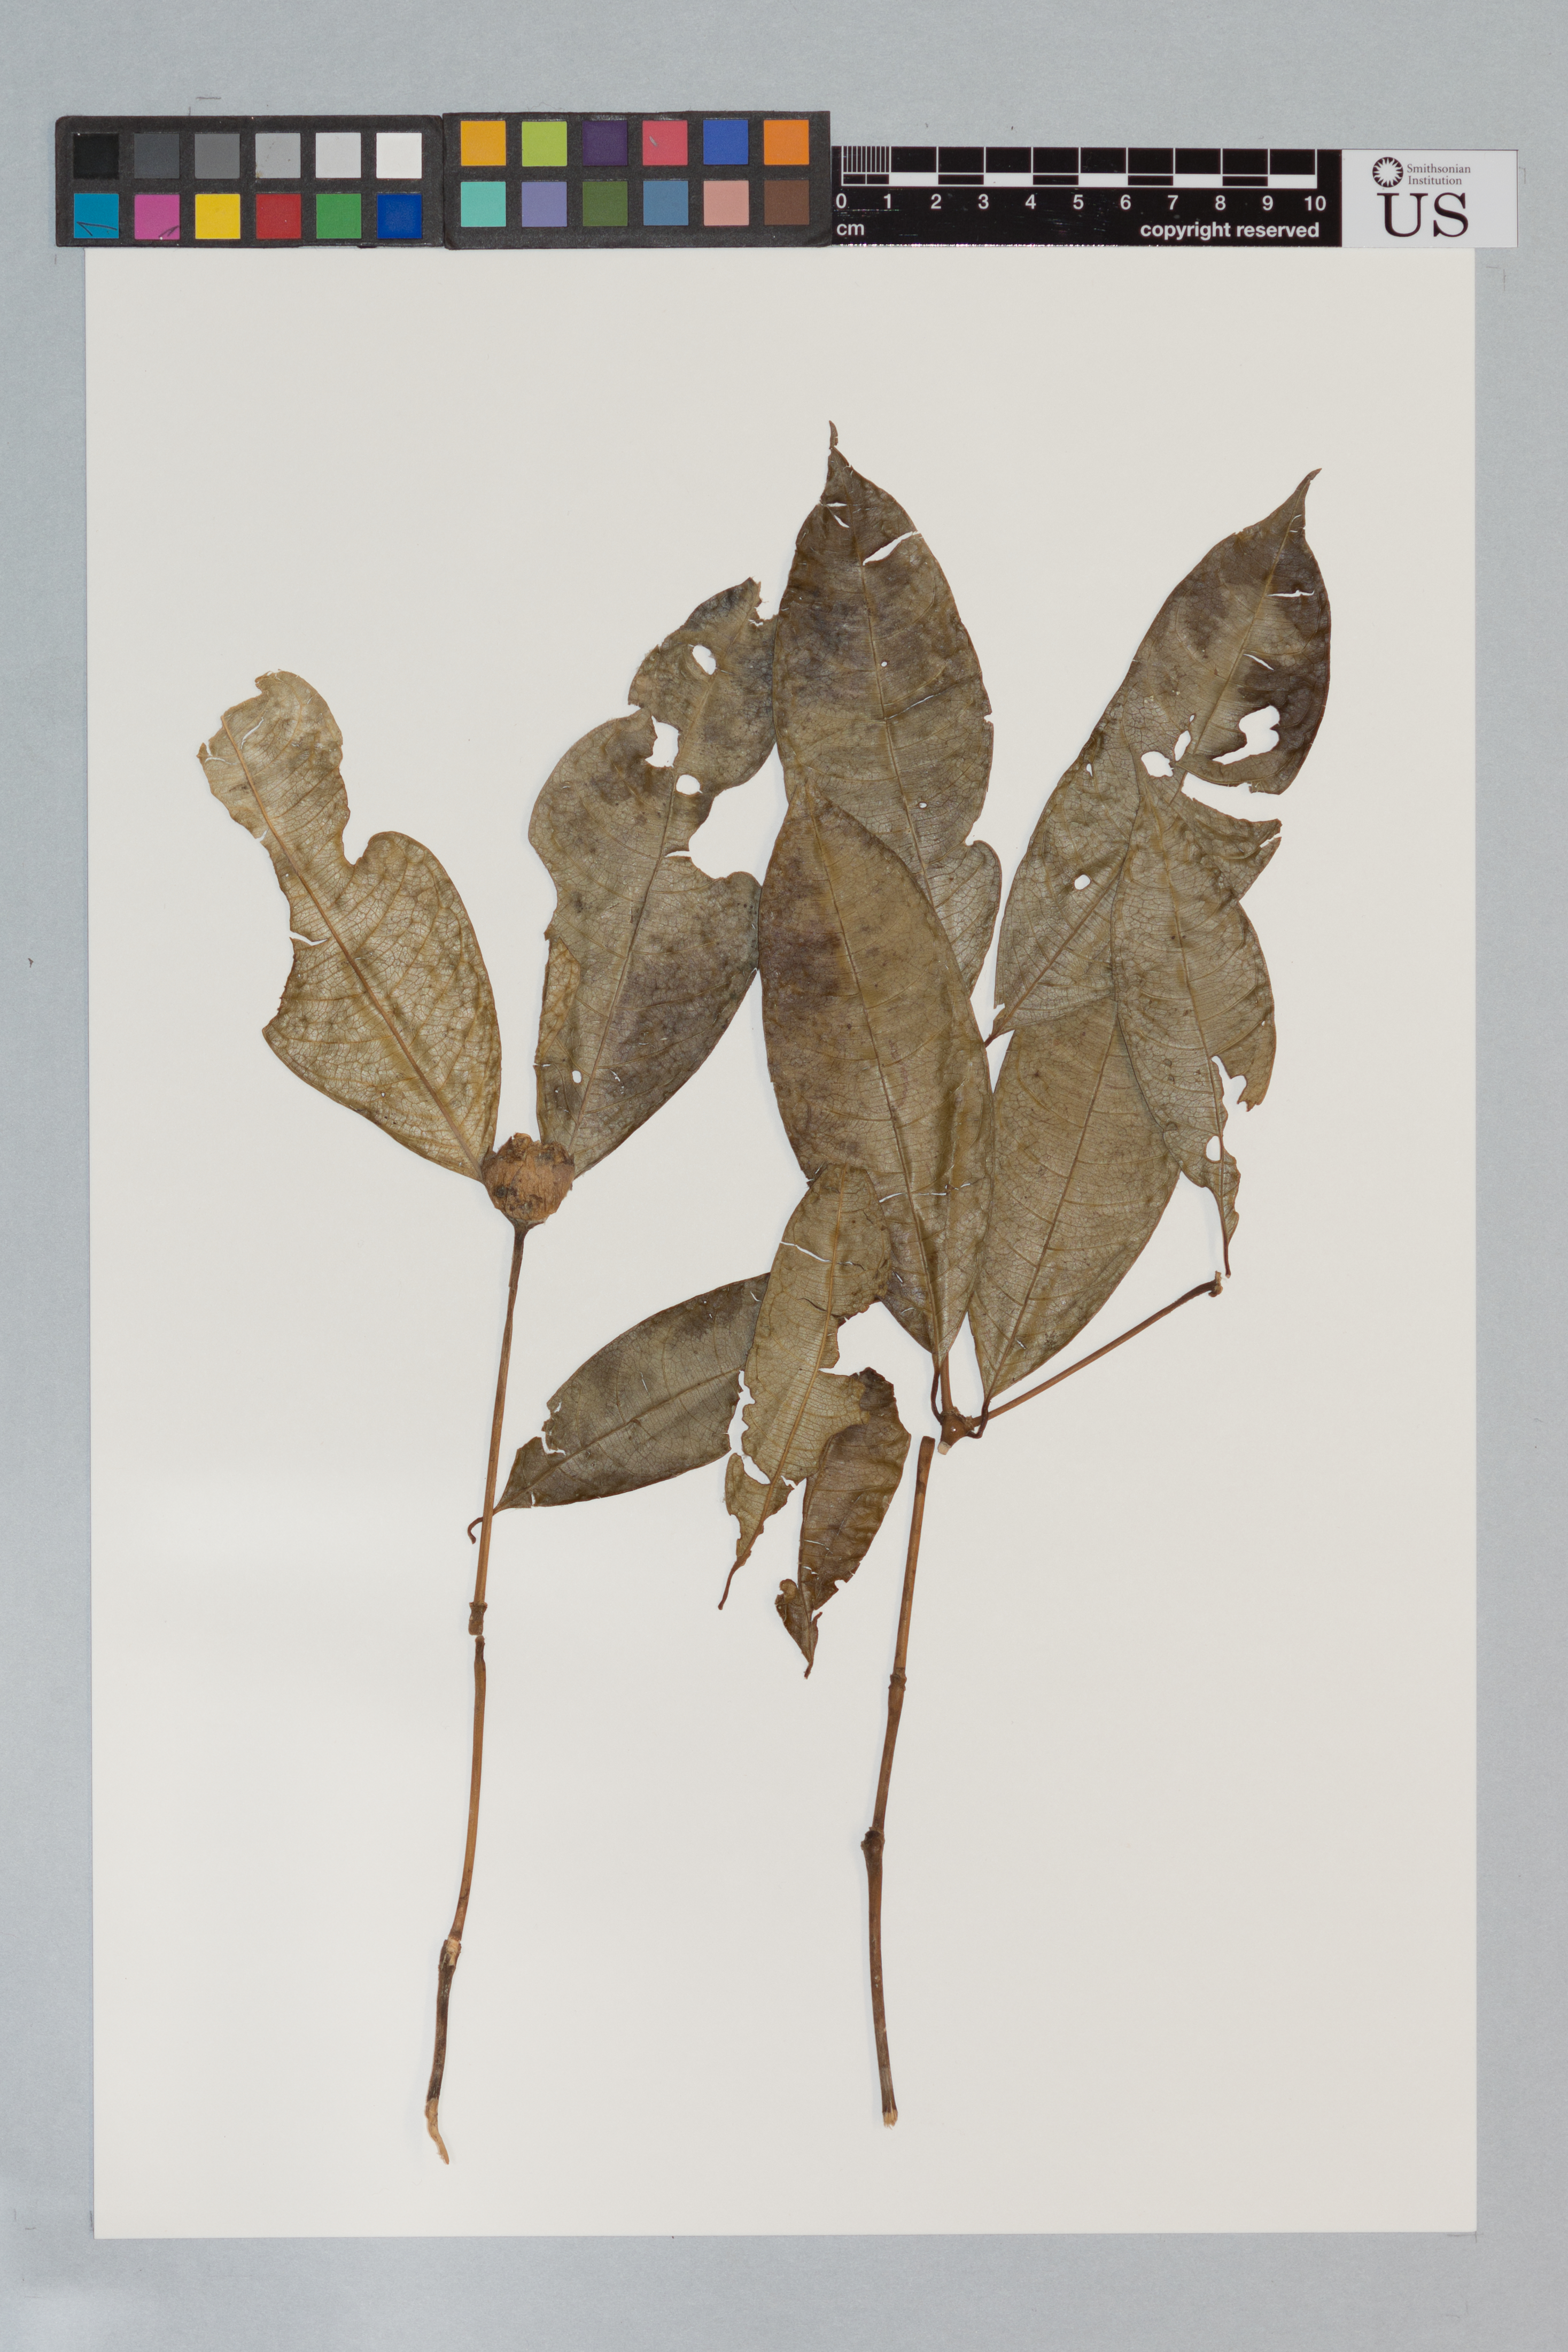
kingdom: Plantae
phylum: Tracheophyta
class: Magnoliopsida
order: Gentianales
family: Rubiaceae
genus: Psychotria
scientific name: Psychotria apoda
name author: Steyerm.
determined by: Steyermark, Julian A., (VEN)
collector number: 5874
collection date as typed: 13-Dec-21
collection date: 1921-12-13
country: Suriname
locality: Zanderij I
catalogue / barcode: US 1672168